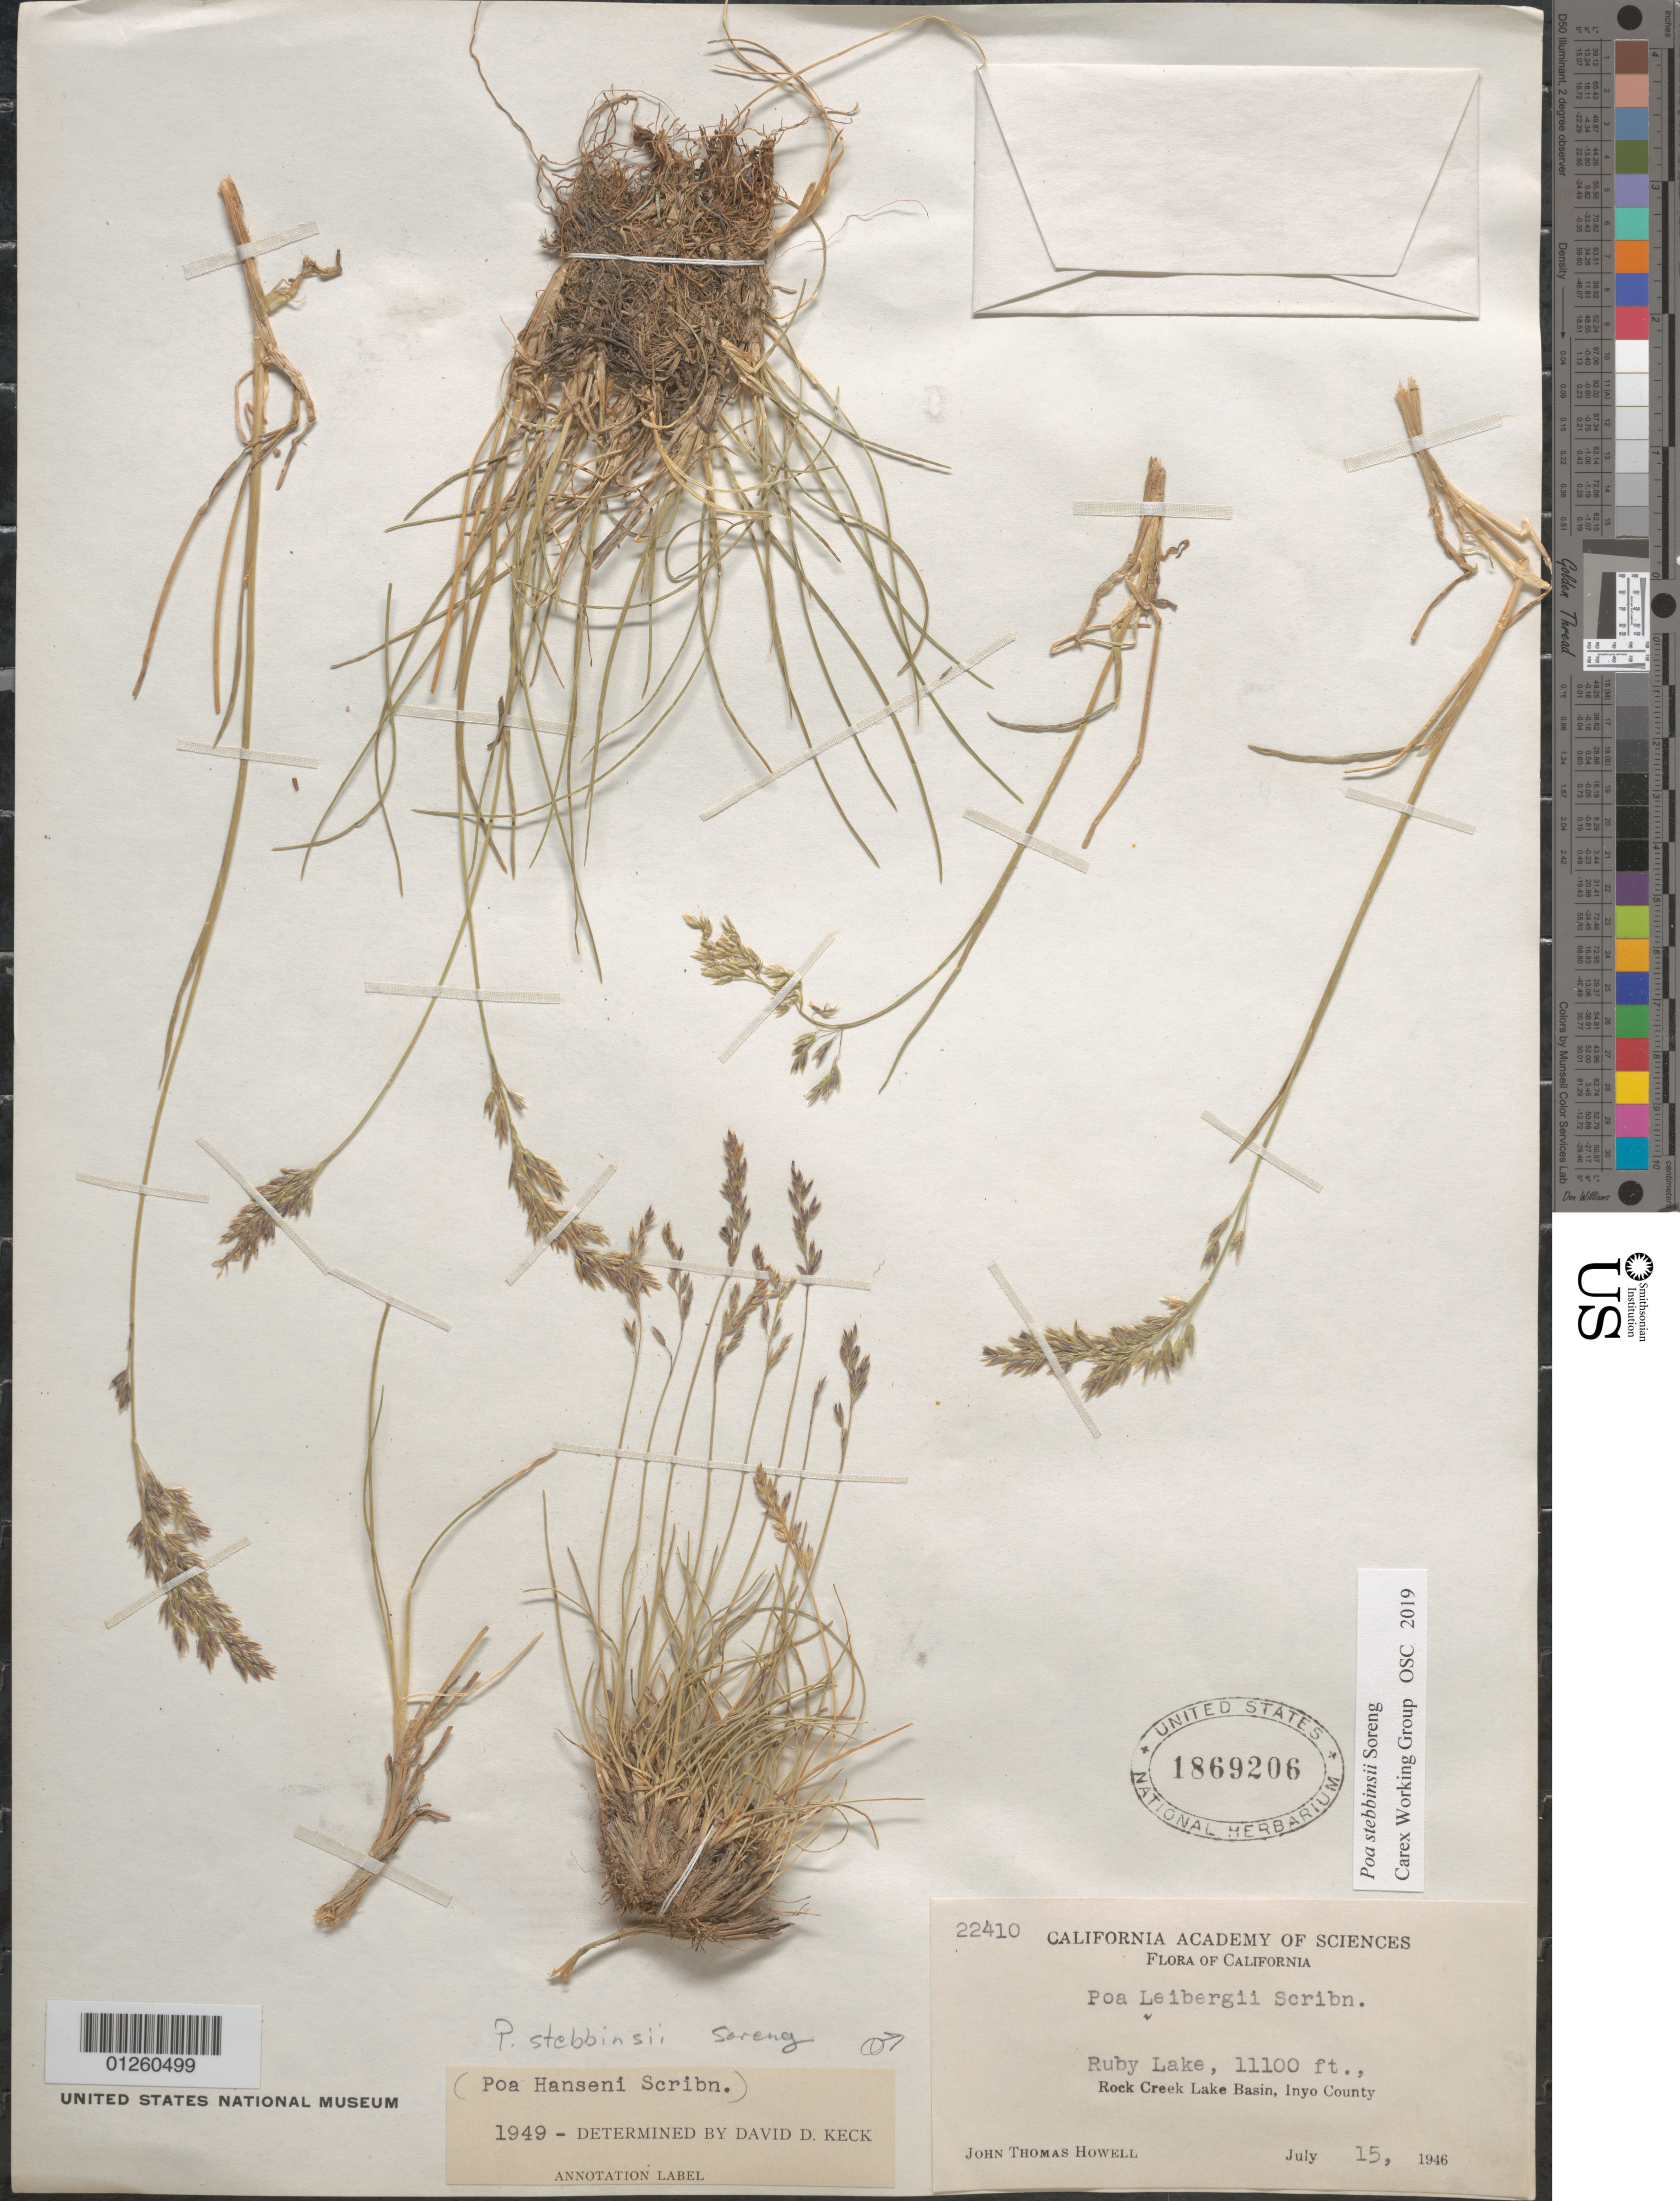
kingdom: Plantae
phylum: Tracheophyta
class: Liliopsida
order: Poales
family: Poaceae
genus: Poa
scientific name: Poa stebbinsii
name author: Soreng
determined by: Soreng, Robert J., Research Associate (BOT), Smithsonian Institution - National Museum of Natural History (UNITED STATES)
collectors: J. T. Howell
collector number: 22410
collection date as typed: July 15, 1946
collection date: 1946-07-15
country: United States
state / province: California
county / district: Inyo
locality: Ruby Lake.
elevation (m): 3383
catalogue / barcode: US 1869206